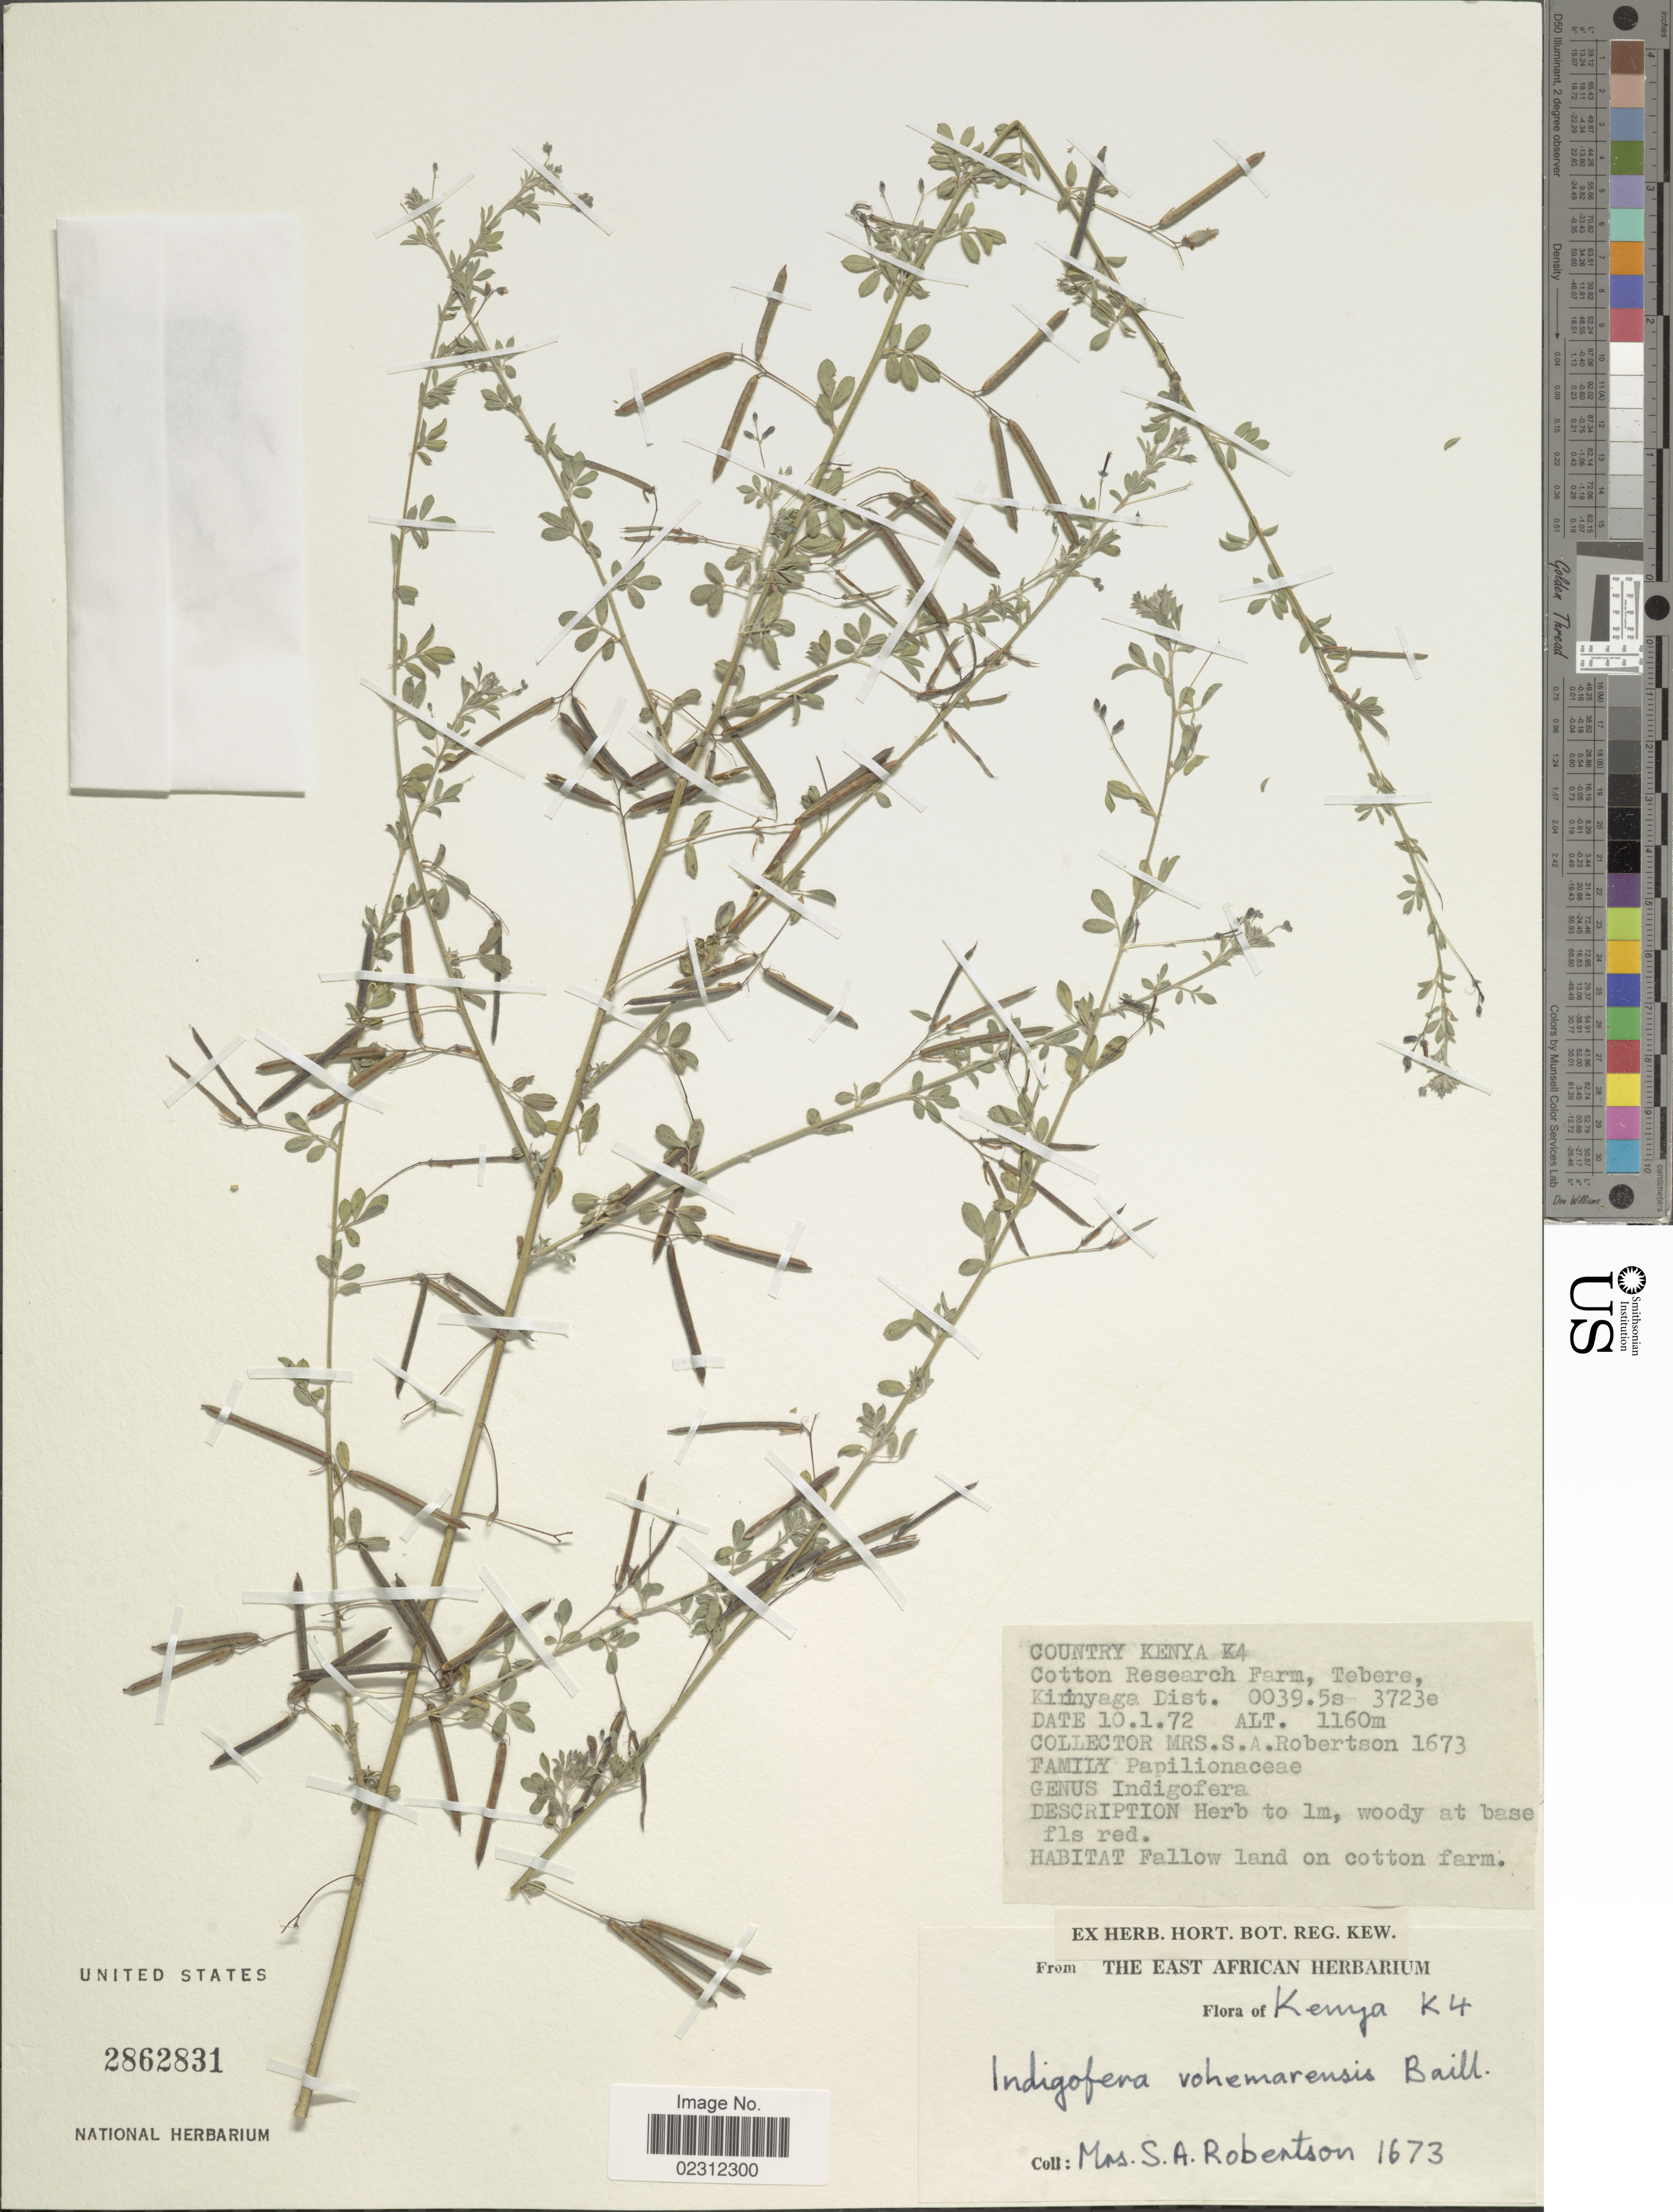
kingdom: Plantae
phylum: Tracheophyta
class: Magnoliopsida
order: Fabales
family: Fabaceae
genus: Indigofera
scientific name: Indigofera vohemarensis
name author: Baill.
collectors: S. Robertson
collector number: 1673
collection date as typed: Transcribed d/m/y: 10/1/72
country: Kenya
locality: Cotton Research Farm, Tebere, Kiniyaga Dist.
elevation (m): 1160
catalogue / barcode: US 2862831